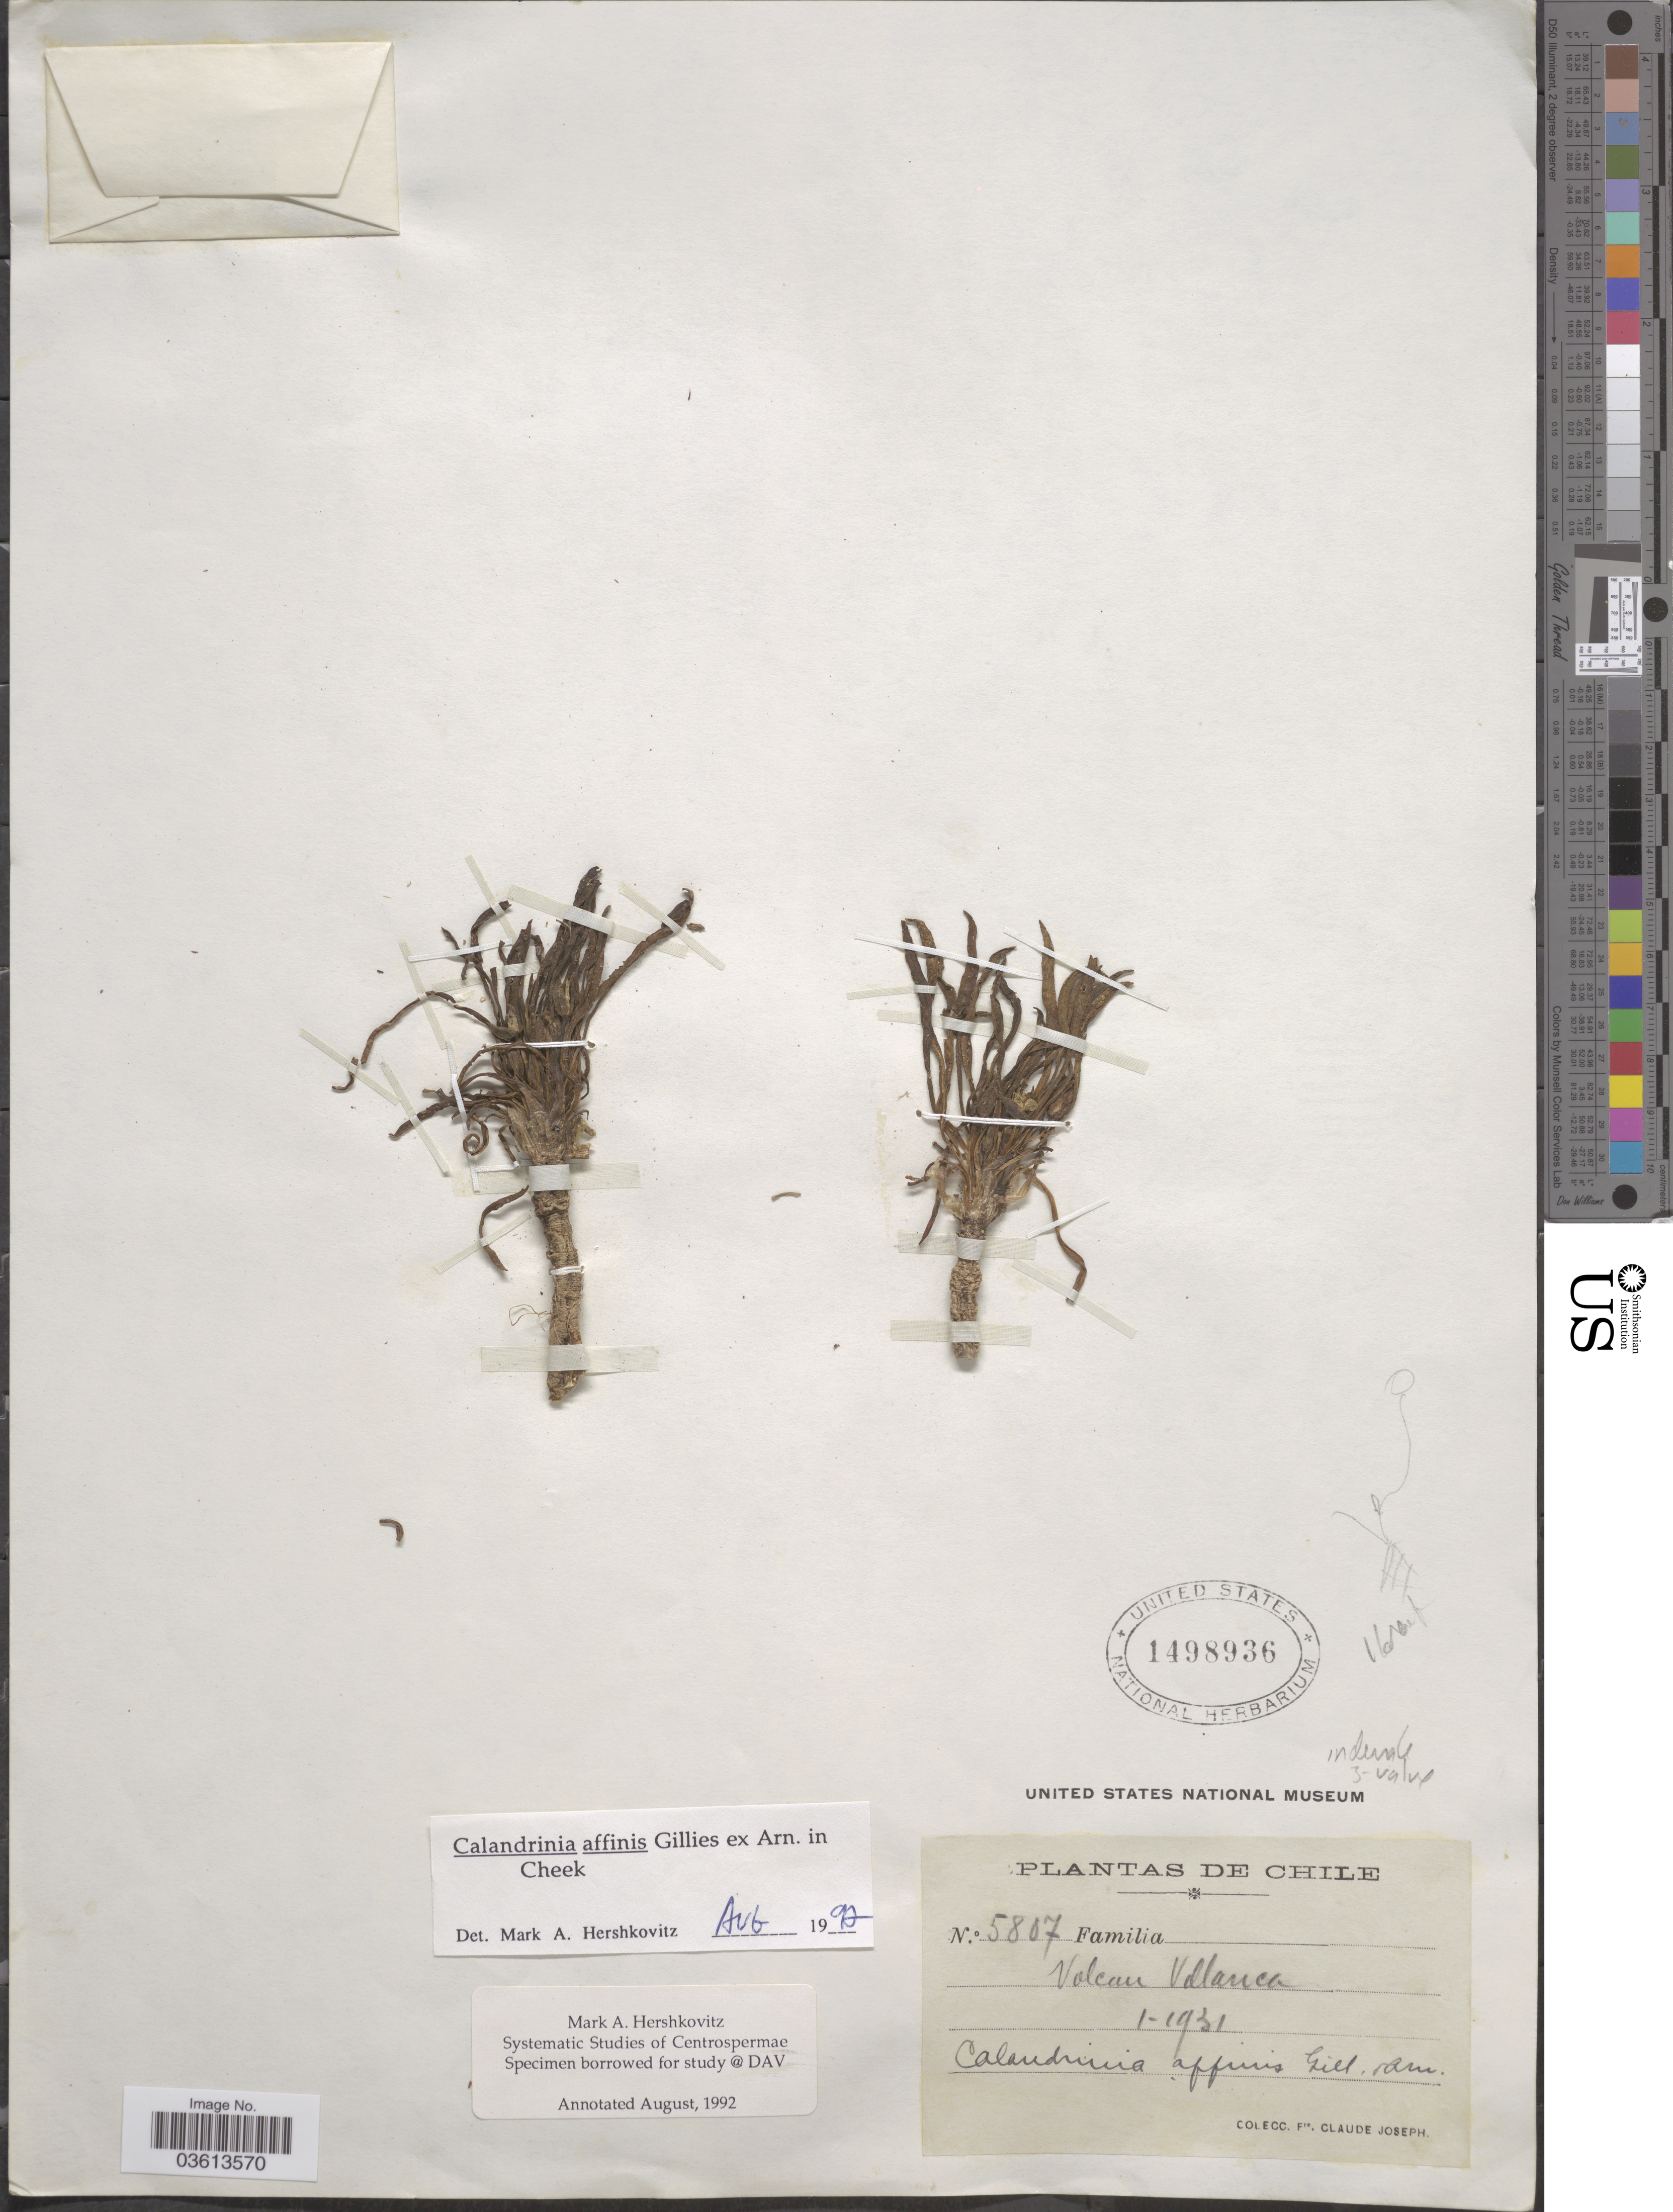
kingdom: Plantae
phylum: Tracheophyta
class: Magnoliopsida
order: Caryophyllales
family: Montiaceae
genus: Calandrinia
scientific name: Calandrinia affinis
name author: Gillies ex Arn.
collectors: Bro. Claude-Joseph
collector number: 5807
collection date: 1931-01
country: Chile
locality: Volcan Villarica.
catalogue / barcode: US 1498936